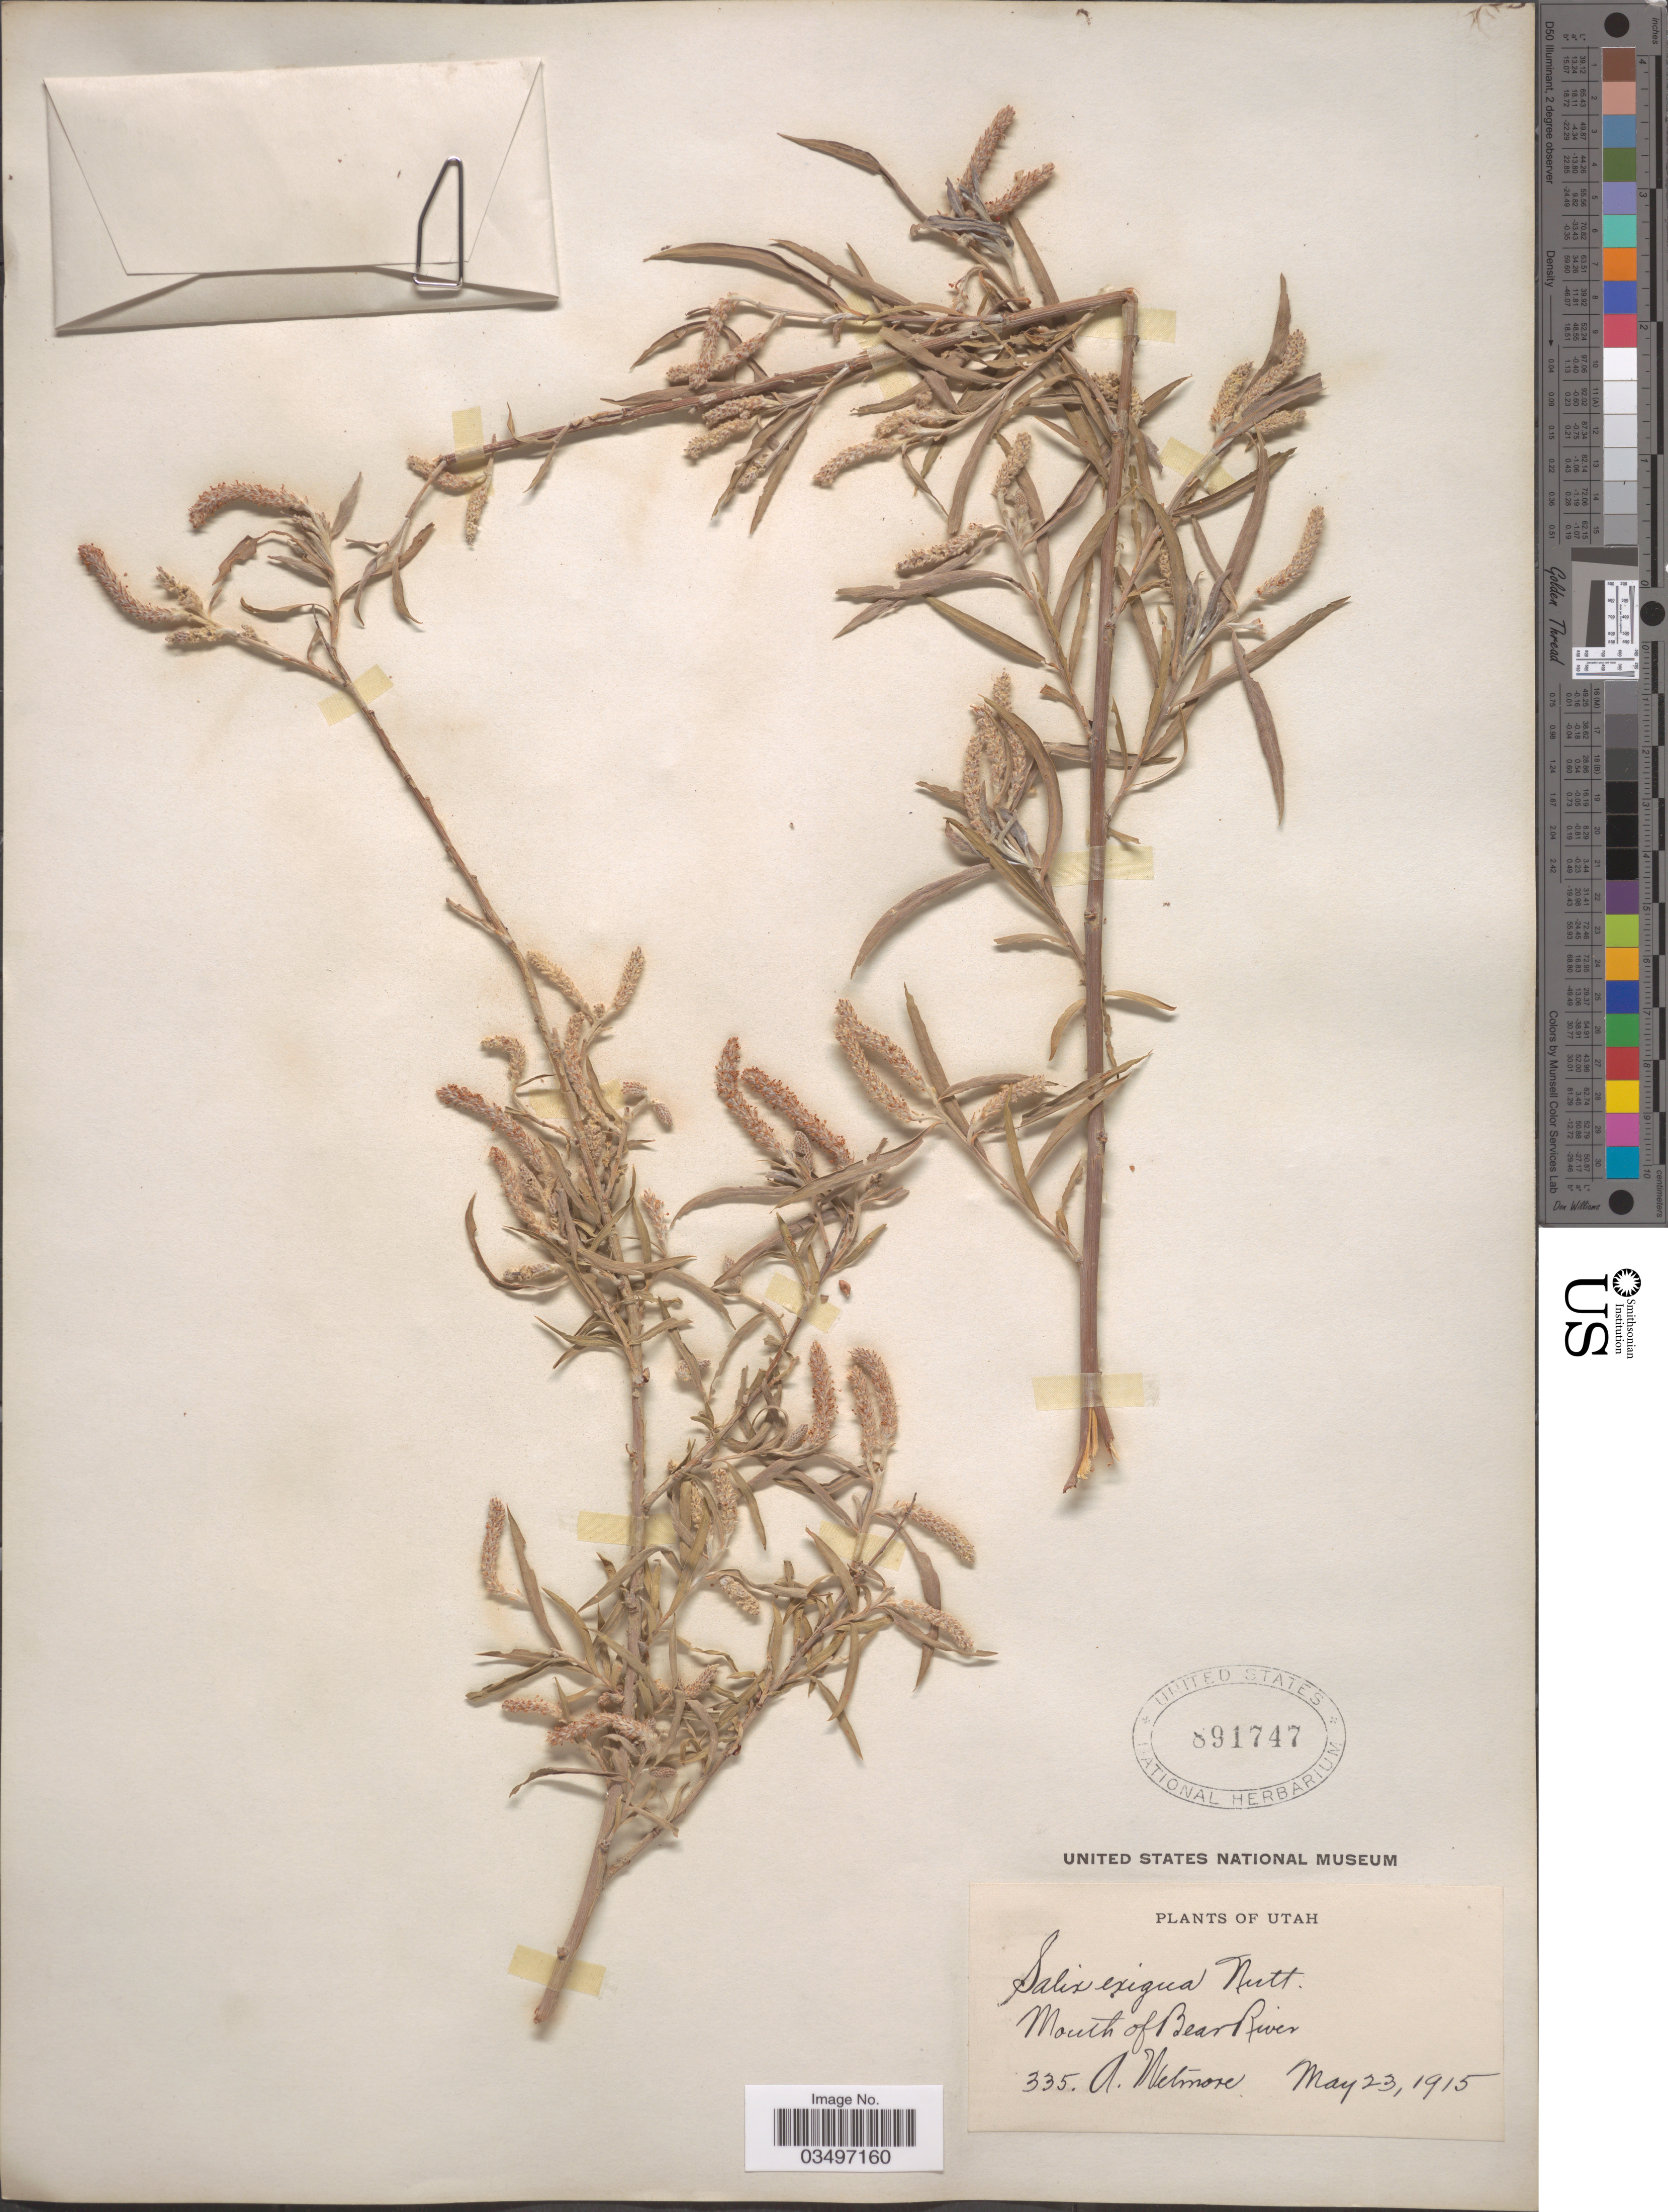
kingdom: Plantae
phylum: Tracheophyta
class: Magnoliopsida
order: Malpighiales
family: Salicaceae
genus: Salix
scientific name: Salix exigua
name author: Nutt.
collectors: A. Wetmore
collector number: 335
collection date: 1915-05-23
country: United States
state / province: Utah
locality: Mouth of Bear River.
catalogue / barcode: US 891747